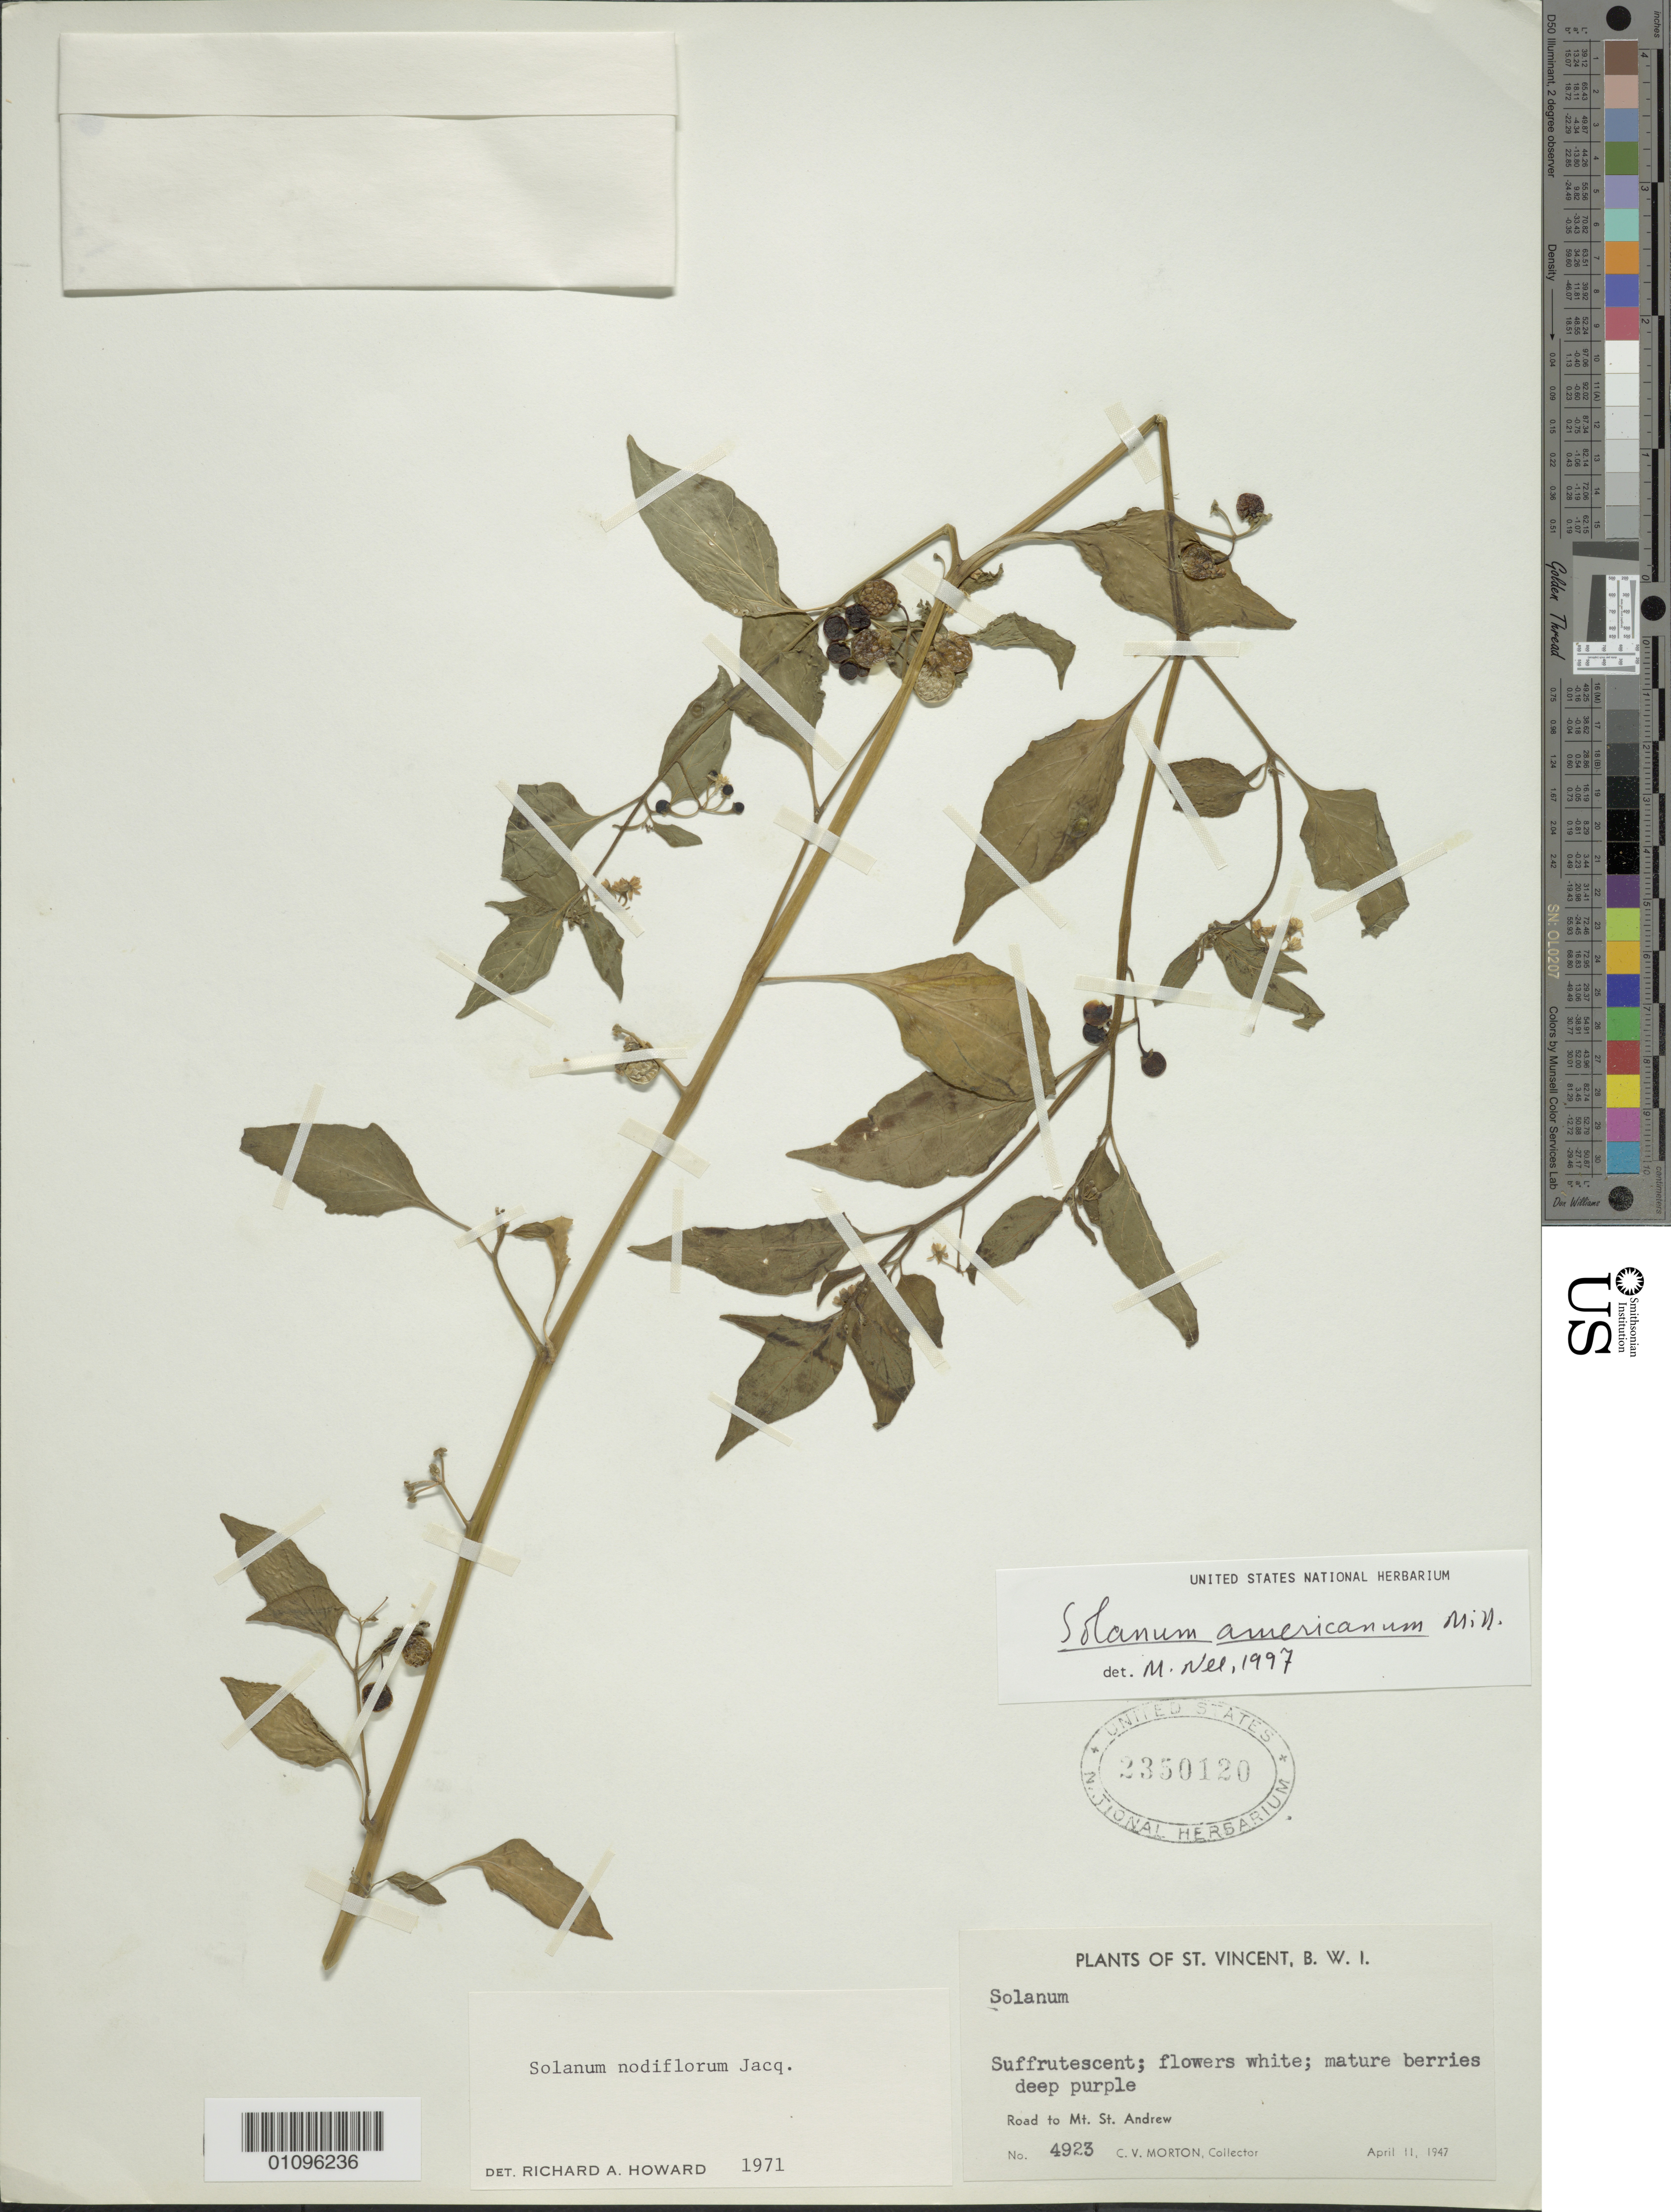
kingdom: Plantae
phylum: Tracheophyta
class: Magnoliopsida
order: Solanales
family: Solanaceae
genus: Solanum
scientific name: Solanum americanum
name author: Mill.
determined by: Nee, Michael H.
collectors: C. V. Morton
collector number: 4923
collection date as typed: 11 Apr 1947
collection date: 1947-04-11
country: St. Vincent - Grenadines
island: St. Vincent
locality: Mt. St. Andrew road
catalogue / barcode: US 2350120